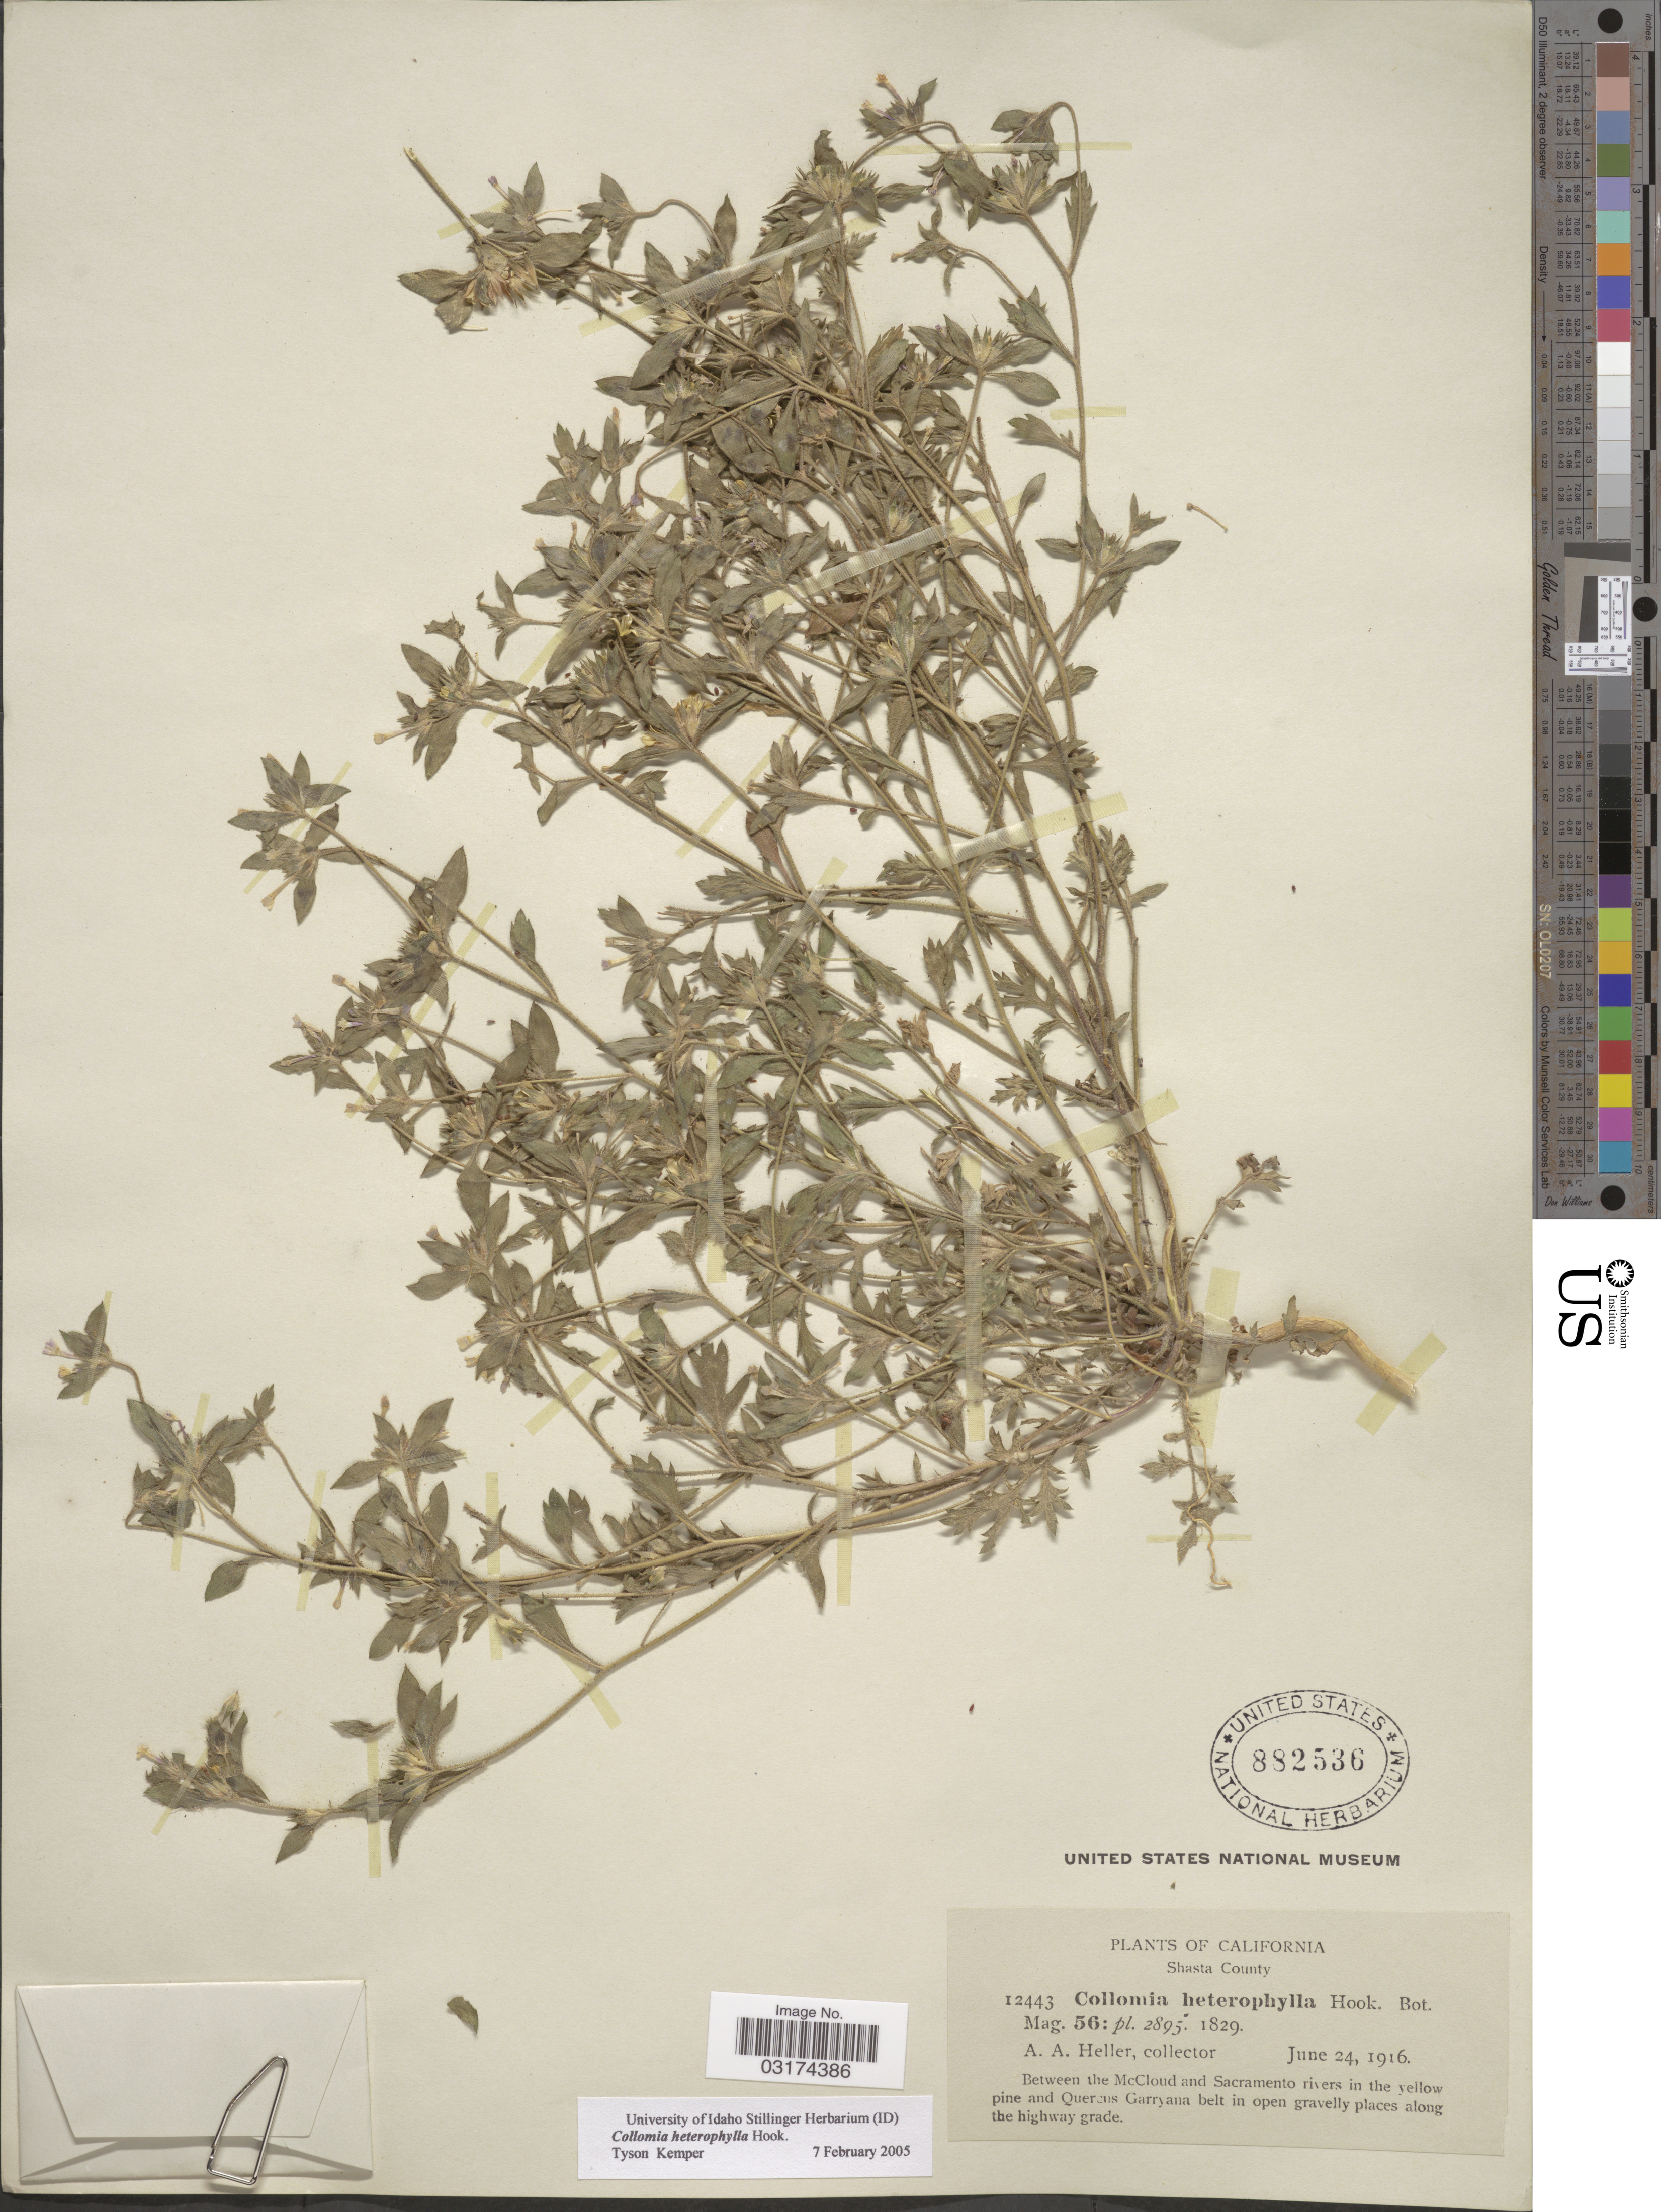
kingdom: Plantae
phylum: Tracheophyta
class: Magnoliopsida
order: Ericales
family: Polemoniaceae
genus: Collomia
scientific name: Collomia heterophylla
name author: Hook.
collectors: A. A. Heller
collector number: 12443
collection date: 1916-06-24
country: United States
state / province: California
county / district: Shasta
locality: Shasta County. Between the McCloud and Sacramento rivers in the yellow pine and Quercus Garryana belt in open gravelly places along the highway grade.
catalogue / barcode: US 882536